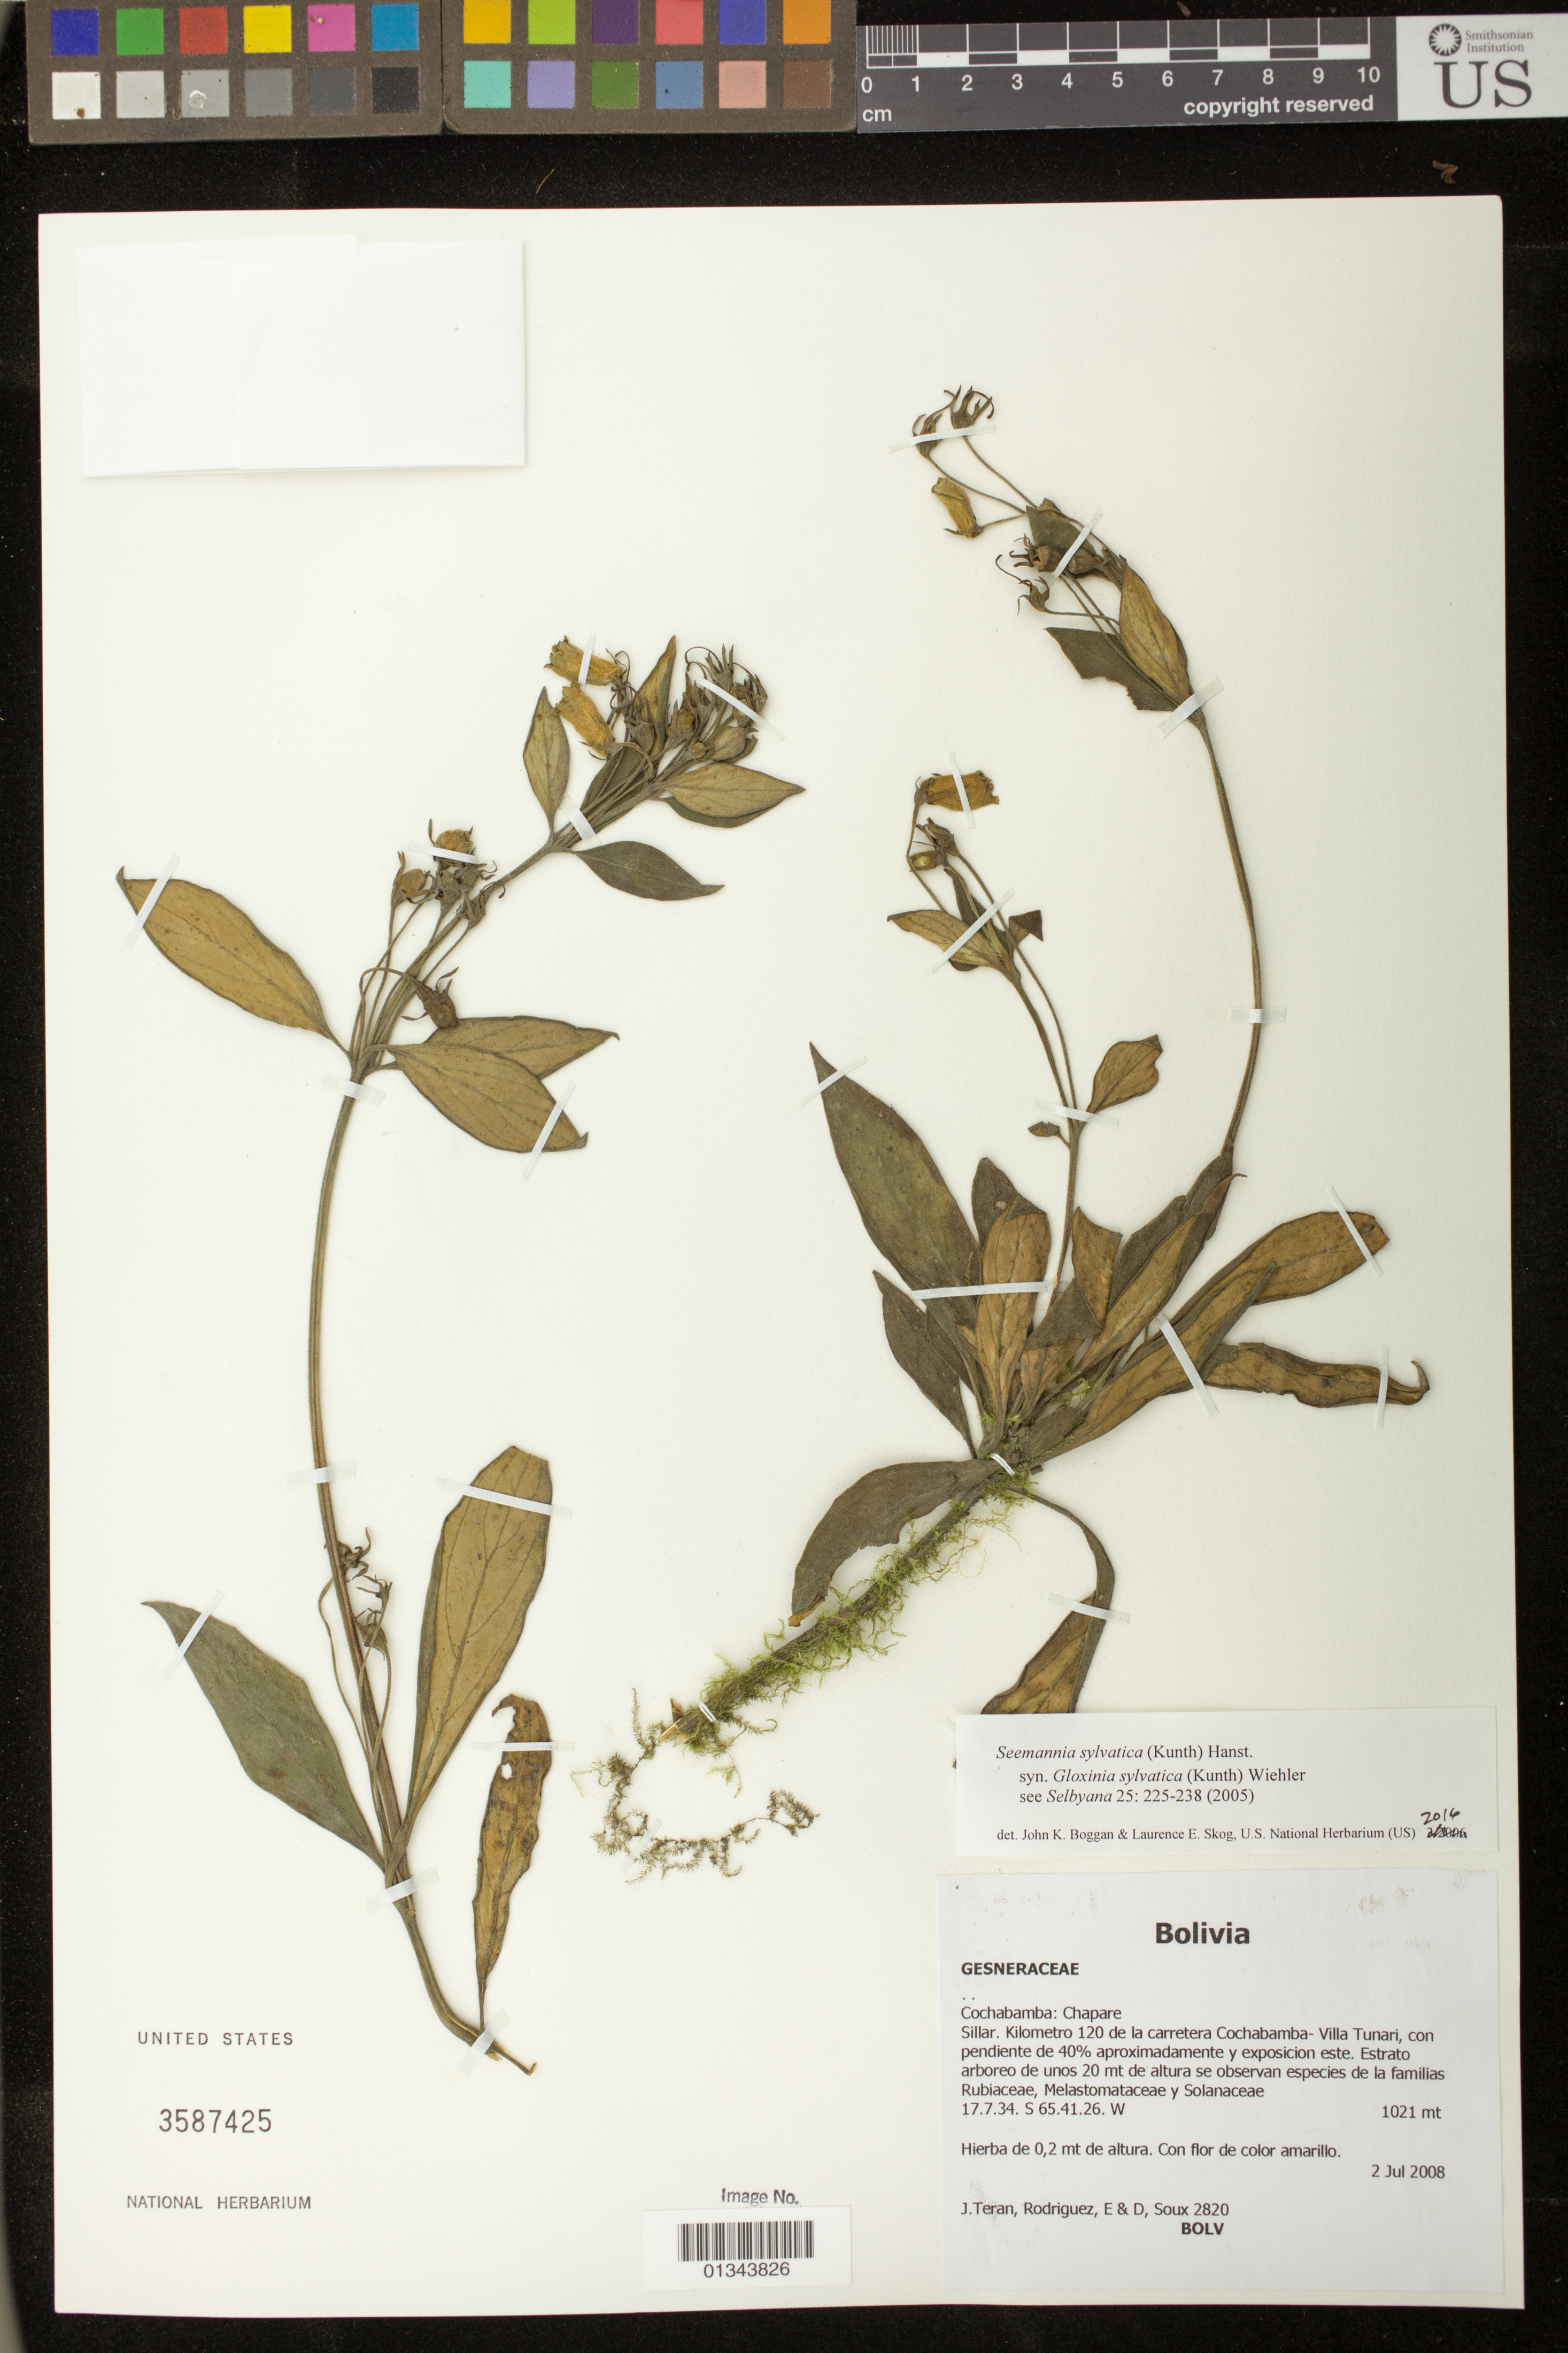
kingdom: Plantae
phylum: Tracheophyta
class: Magnoliopsida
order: Lamiales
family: Gesneriaceae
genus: Seemannia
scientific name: Seemannia sylvatica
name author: (Kunth) Hanst.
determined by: Boggan, J. K.; Skog, L. E.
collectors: J. Teran, E. Rodriguez, D. Rodriguez & -. Soux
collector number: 2820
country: Bolivia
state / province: Cochabamba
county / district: Chaparé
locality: Sillar. Kilometro 120 de la carretera Cochabamba-Villa Tunari, con pendiente de 40% aproximadamente y exposicion este.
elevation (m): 1021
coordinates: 17 07 34 S, 65 41 26 W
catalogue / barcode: US 3587425